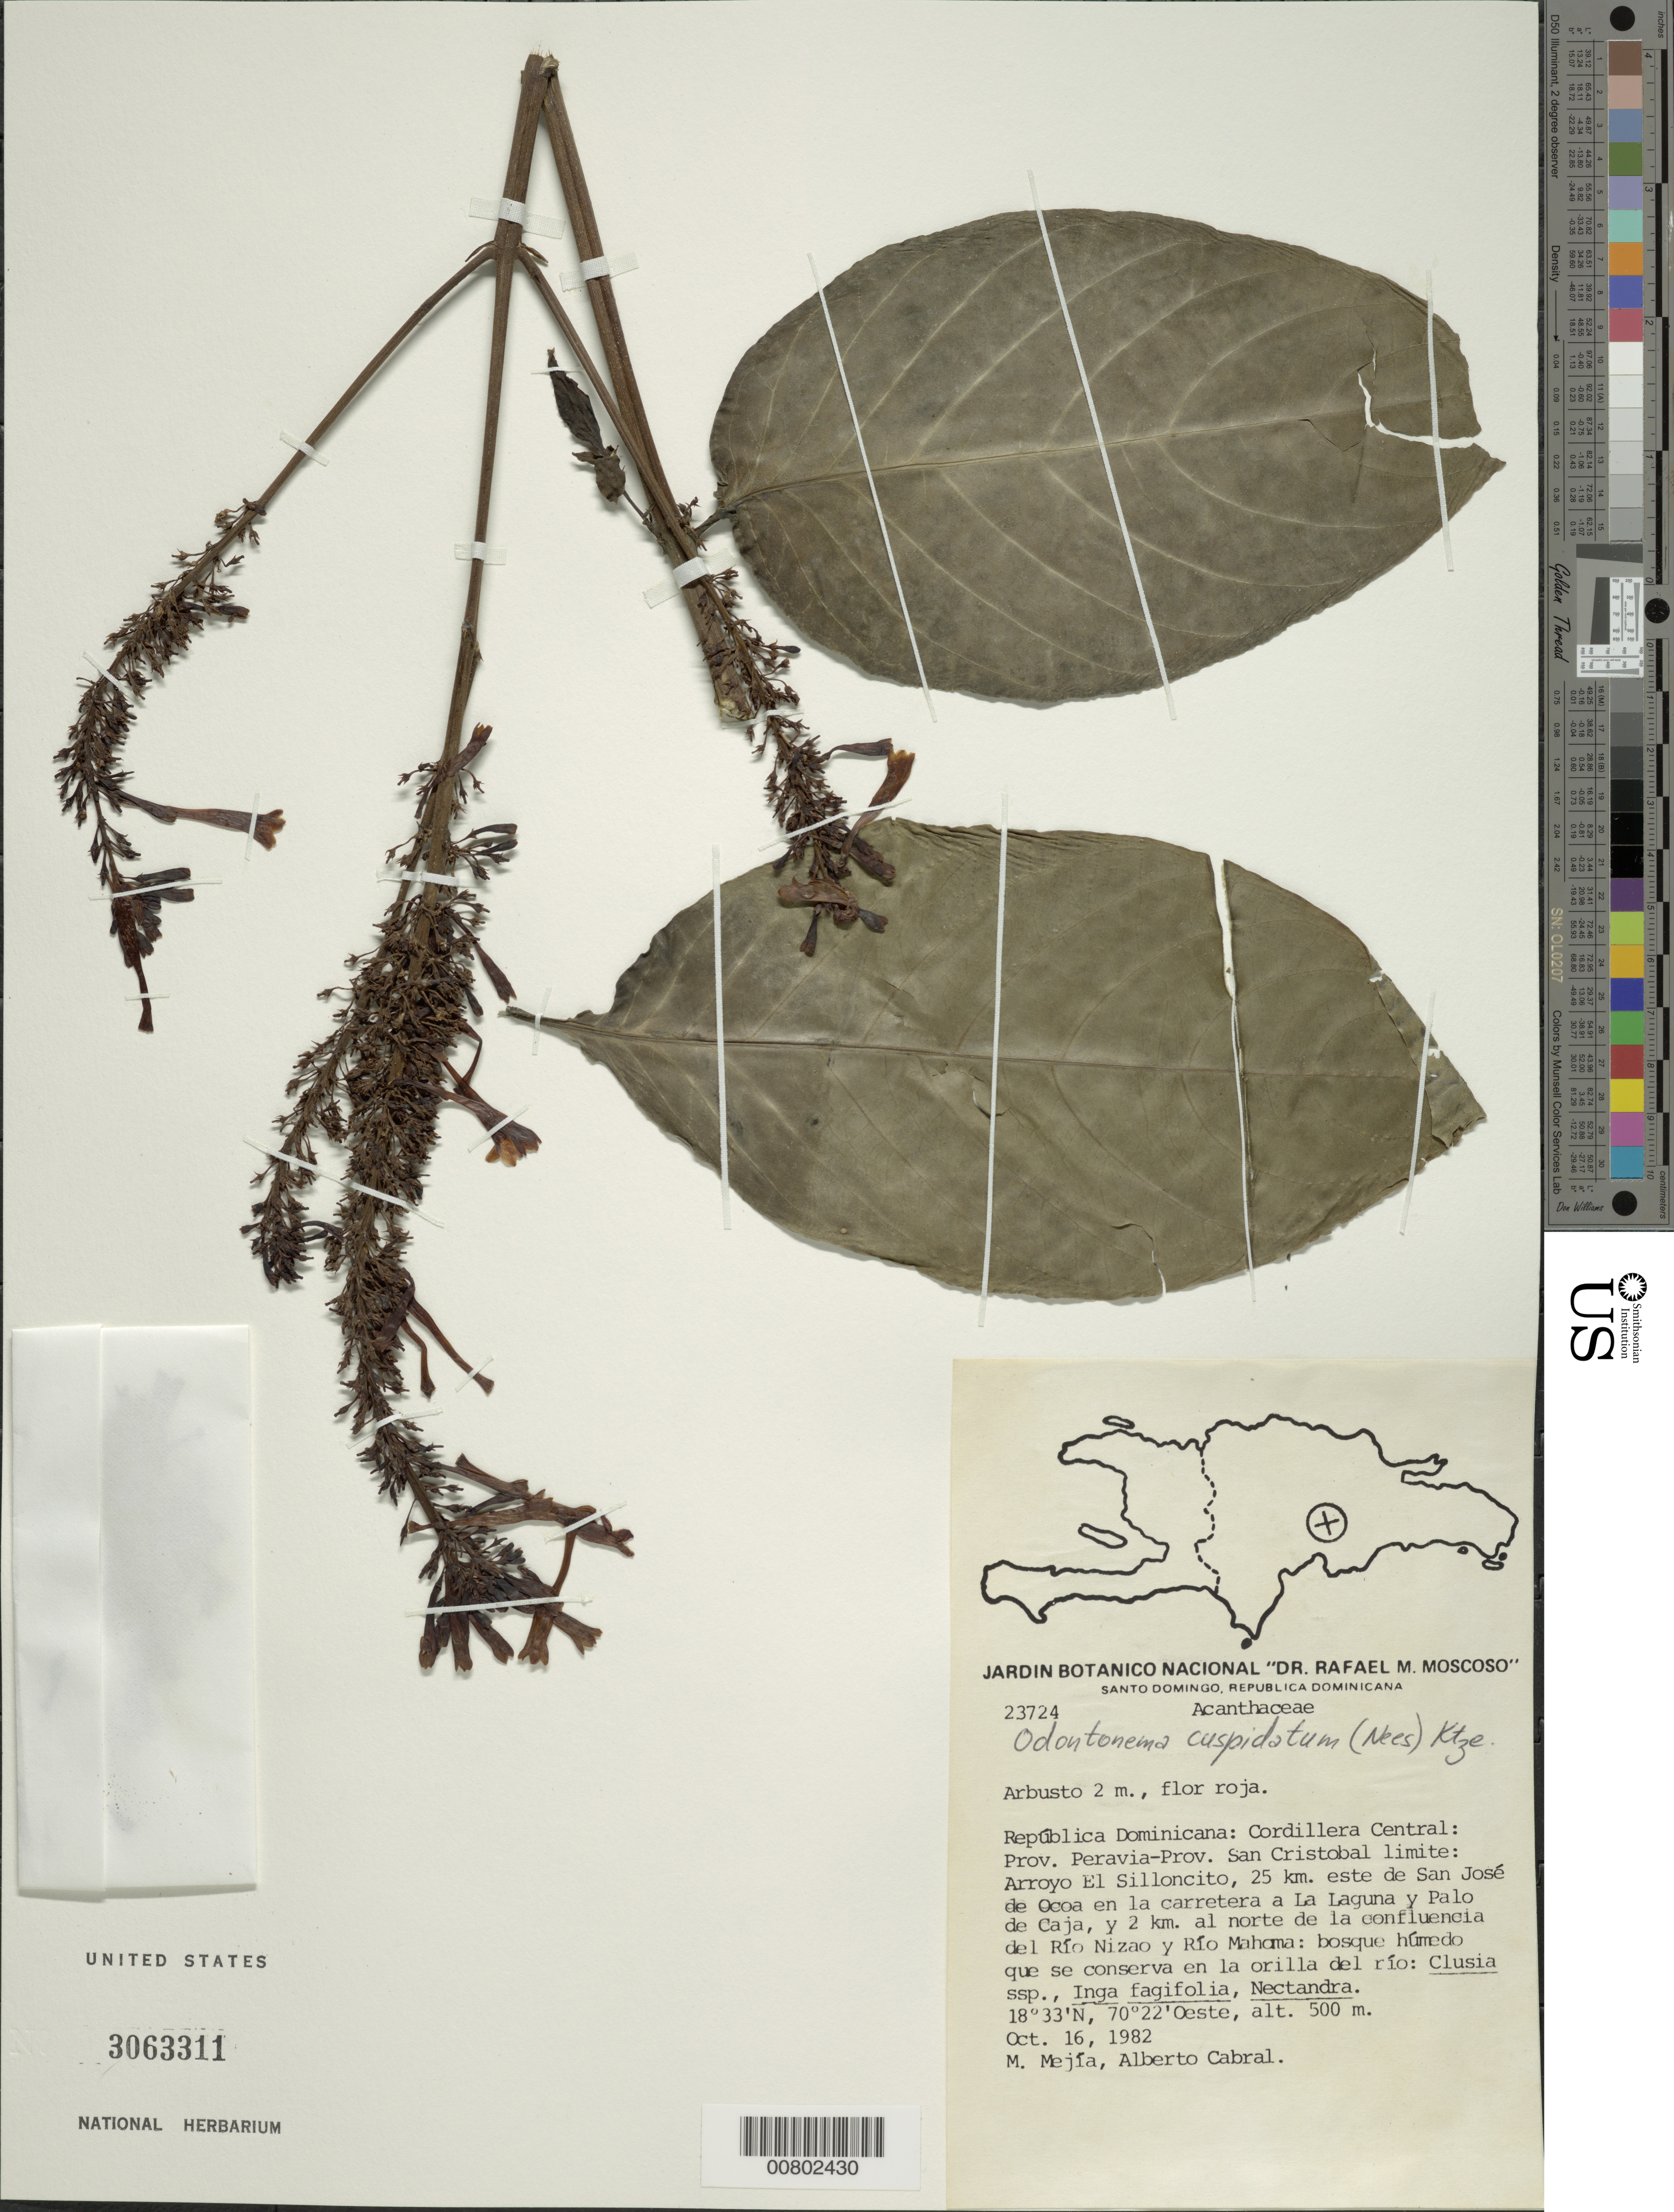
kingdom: Plantae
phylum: Tracheophyta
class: Magnoliopsida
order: Lamiales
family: Acanthaceae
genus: Odontonema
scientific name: Odontonema cuspidatum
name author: (Nees) Kuntze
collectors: M. Mejia & A. Cabral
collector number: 23724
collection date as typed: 16 Oct 1982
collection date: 1982-10-16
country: Dominican Republic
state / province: Peravia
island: Hispaniola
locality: Cordillera Central; limite con San Cristobal; Arroyo El Silloncito, 25 km este de San José de Ocoa en la carretera a La Laguna y Palo de Caja, y 2 km al norte de la confluencia del Río Nizao y Río Mahoma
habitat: Bosque húmedo que se conserva en la orilla del río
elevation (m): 500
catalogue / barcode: US 3063311